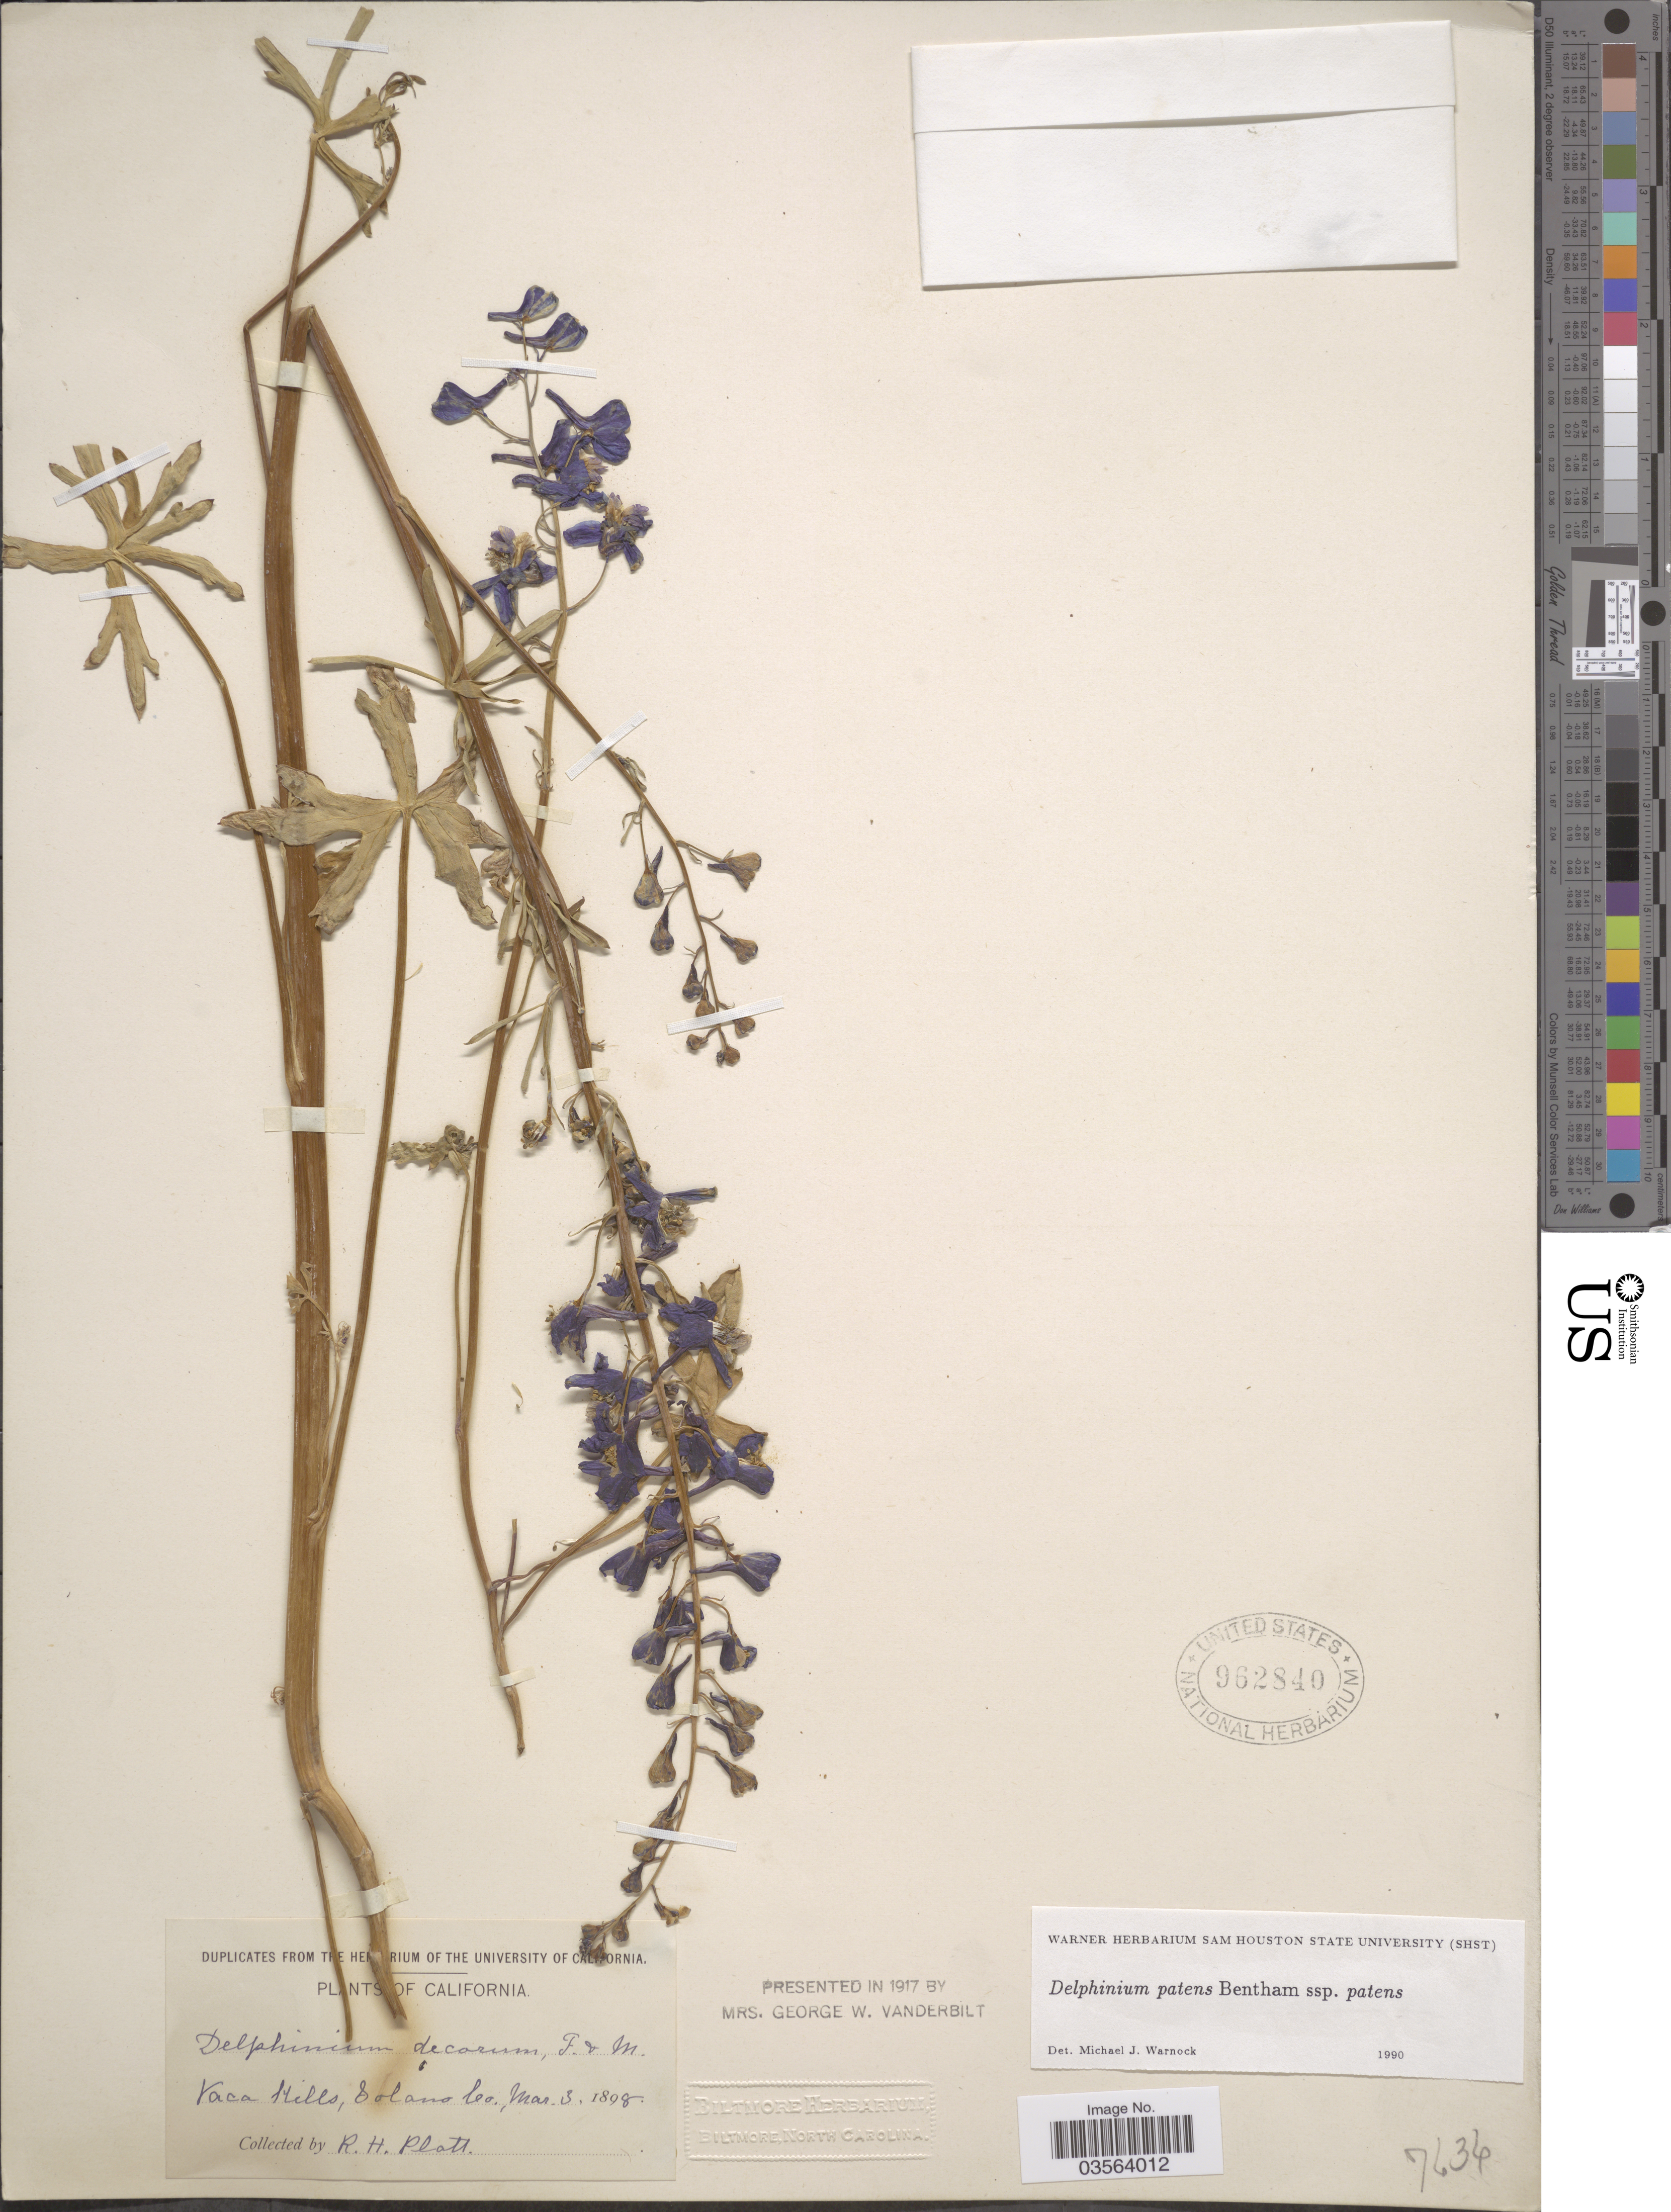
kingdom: Plantae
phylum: Tracheophyta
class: Magnoliopsida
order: Ranunculales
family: Ranunculaceae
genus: Delphinium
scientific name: Delphinium patens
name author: Benth.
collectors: R. Platt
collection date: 1898-03-03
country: United States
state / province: California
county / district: Solano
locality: Vaca Hills, Solano Co.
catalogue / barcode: US 962840